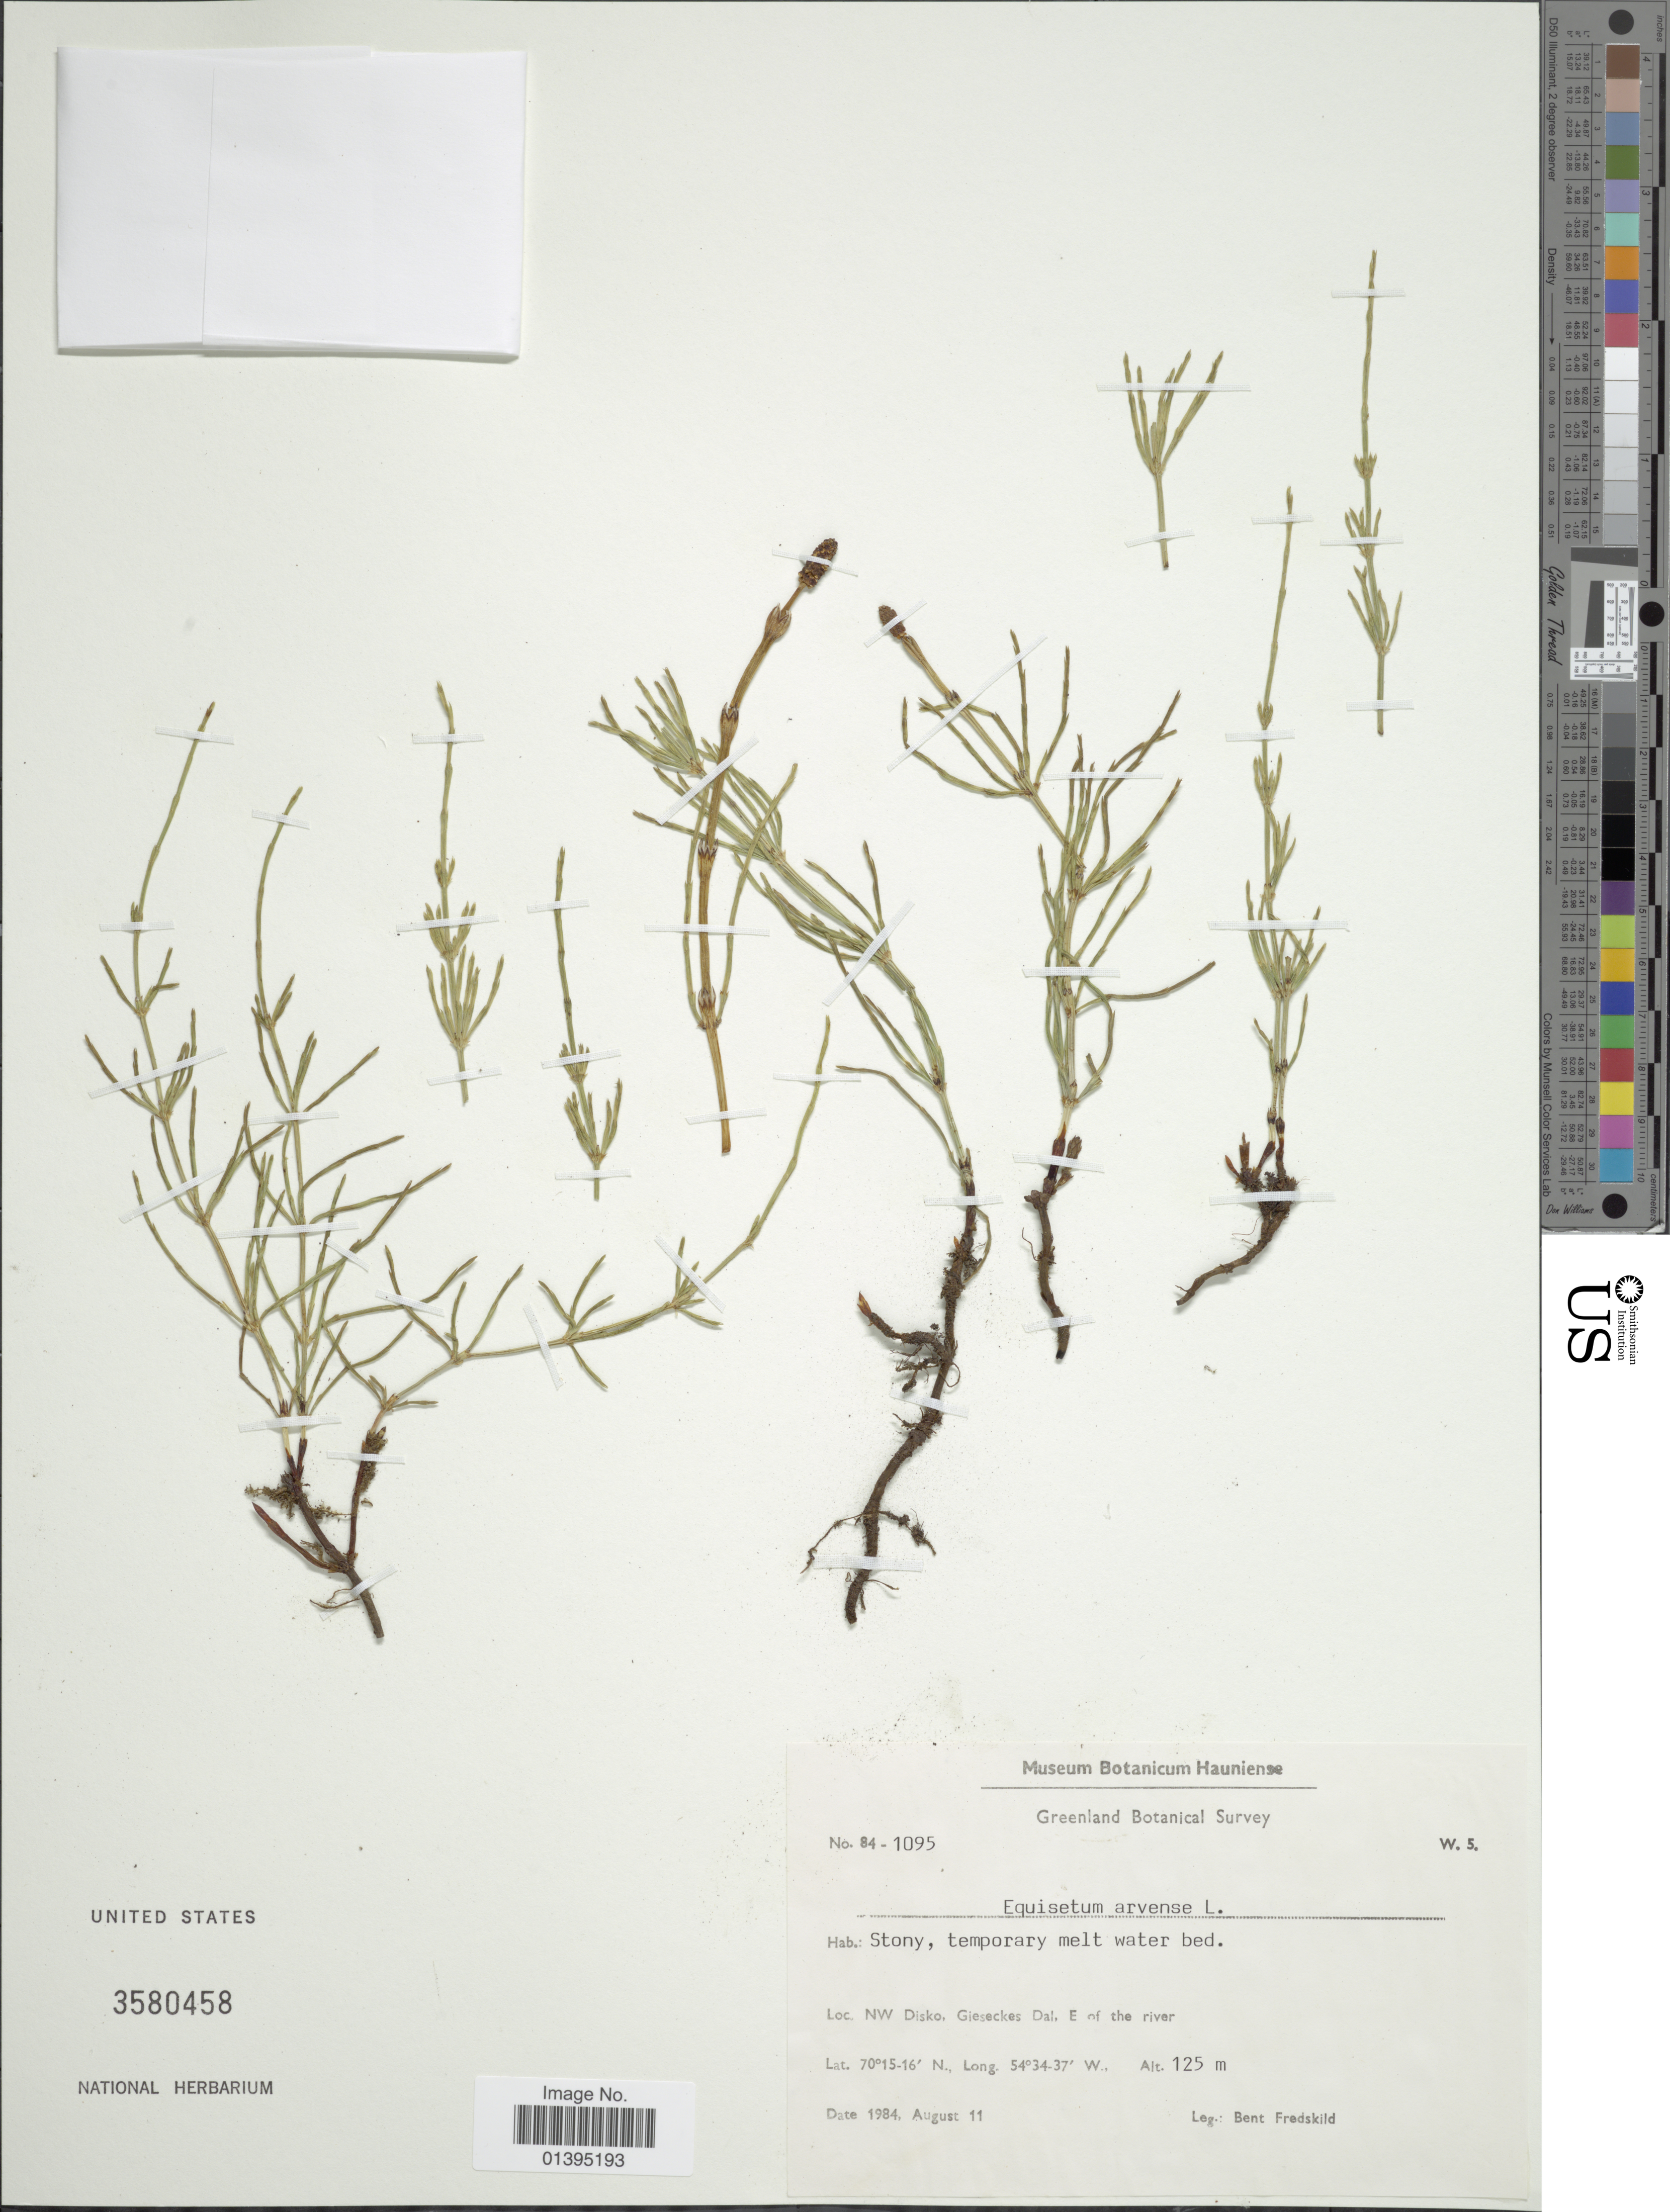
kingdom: Plantae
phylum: Tracheophyta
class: Polypodiopsida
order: Equisetales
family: Equisetaceae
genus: Equisetum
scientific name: Equisetum arvense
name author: L.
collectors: B. Fredskild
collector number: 84-1095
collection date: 1984-08-11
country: Greenland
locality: NW Disko, Gieseckers Dal, E of the river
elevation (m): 125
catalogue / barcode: US 3580458